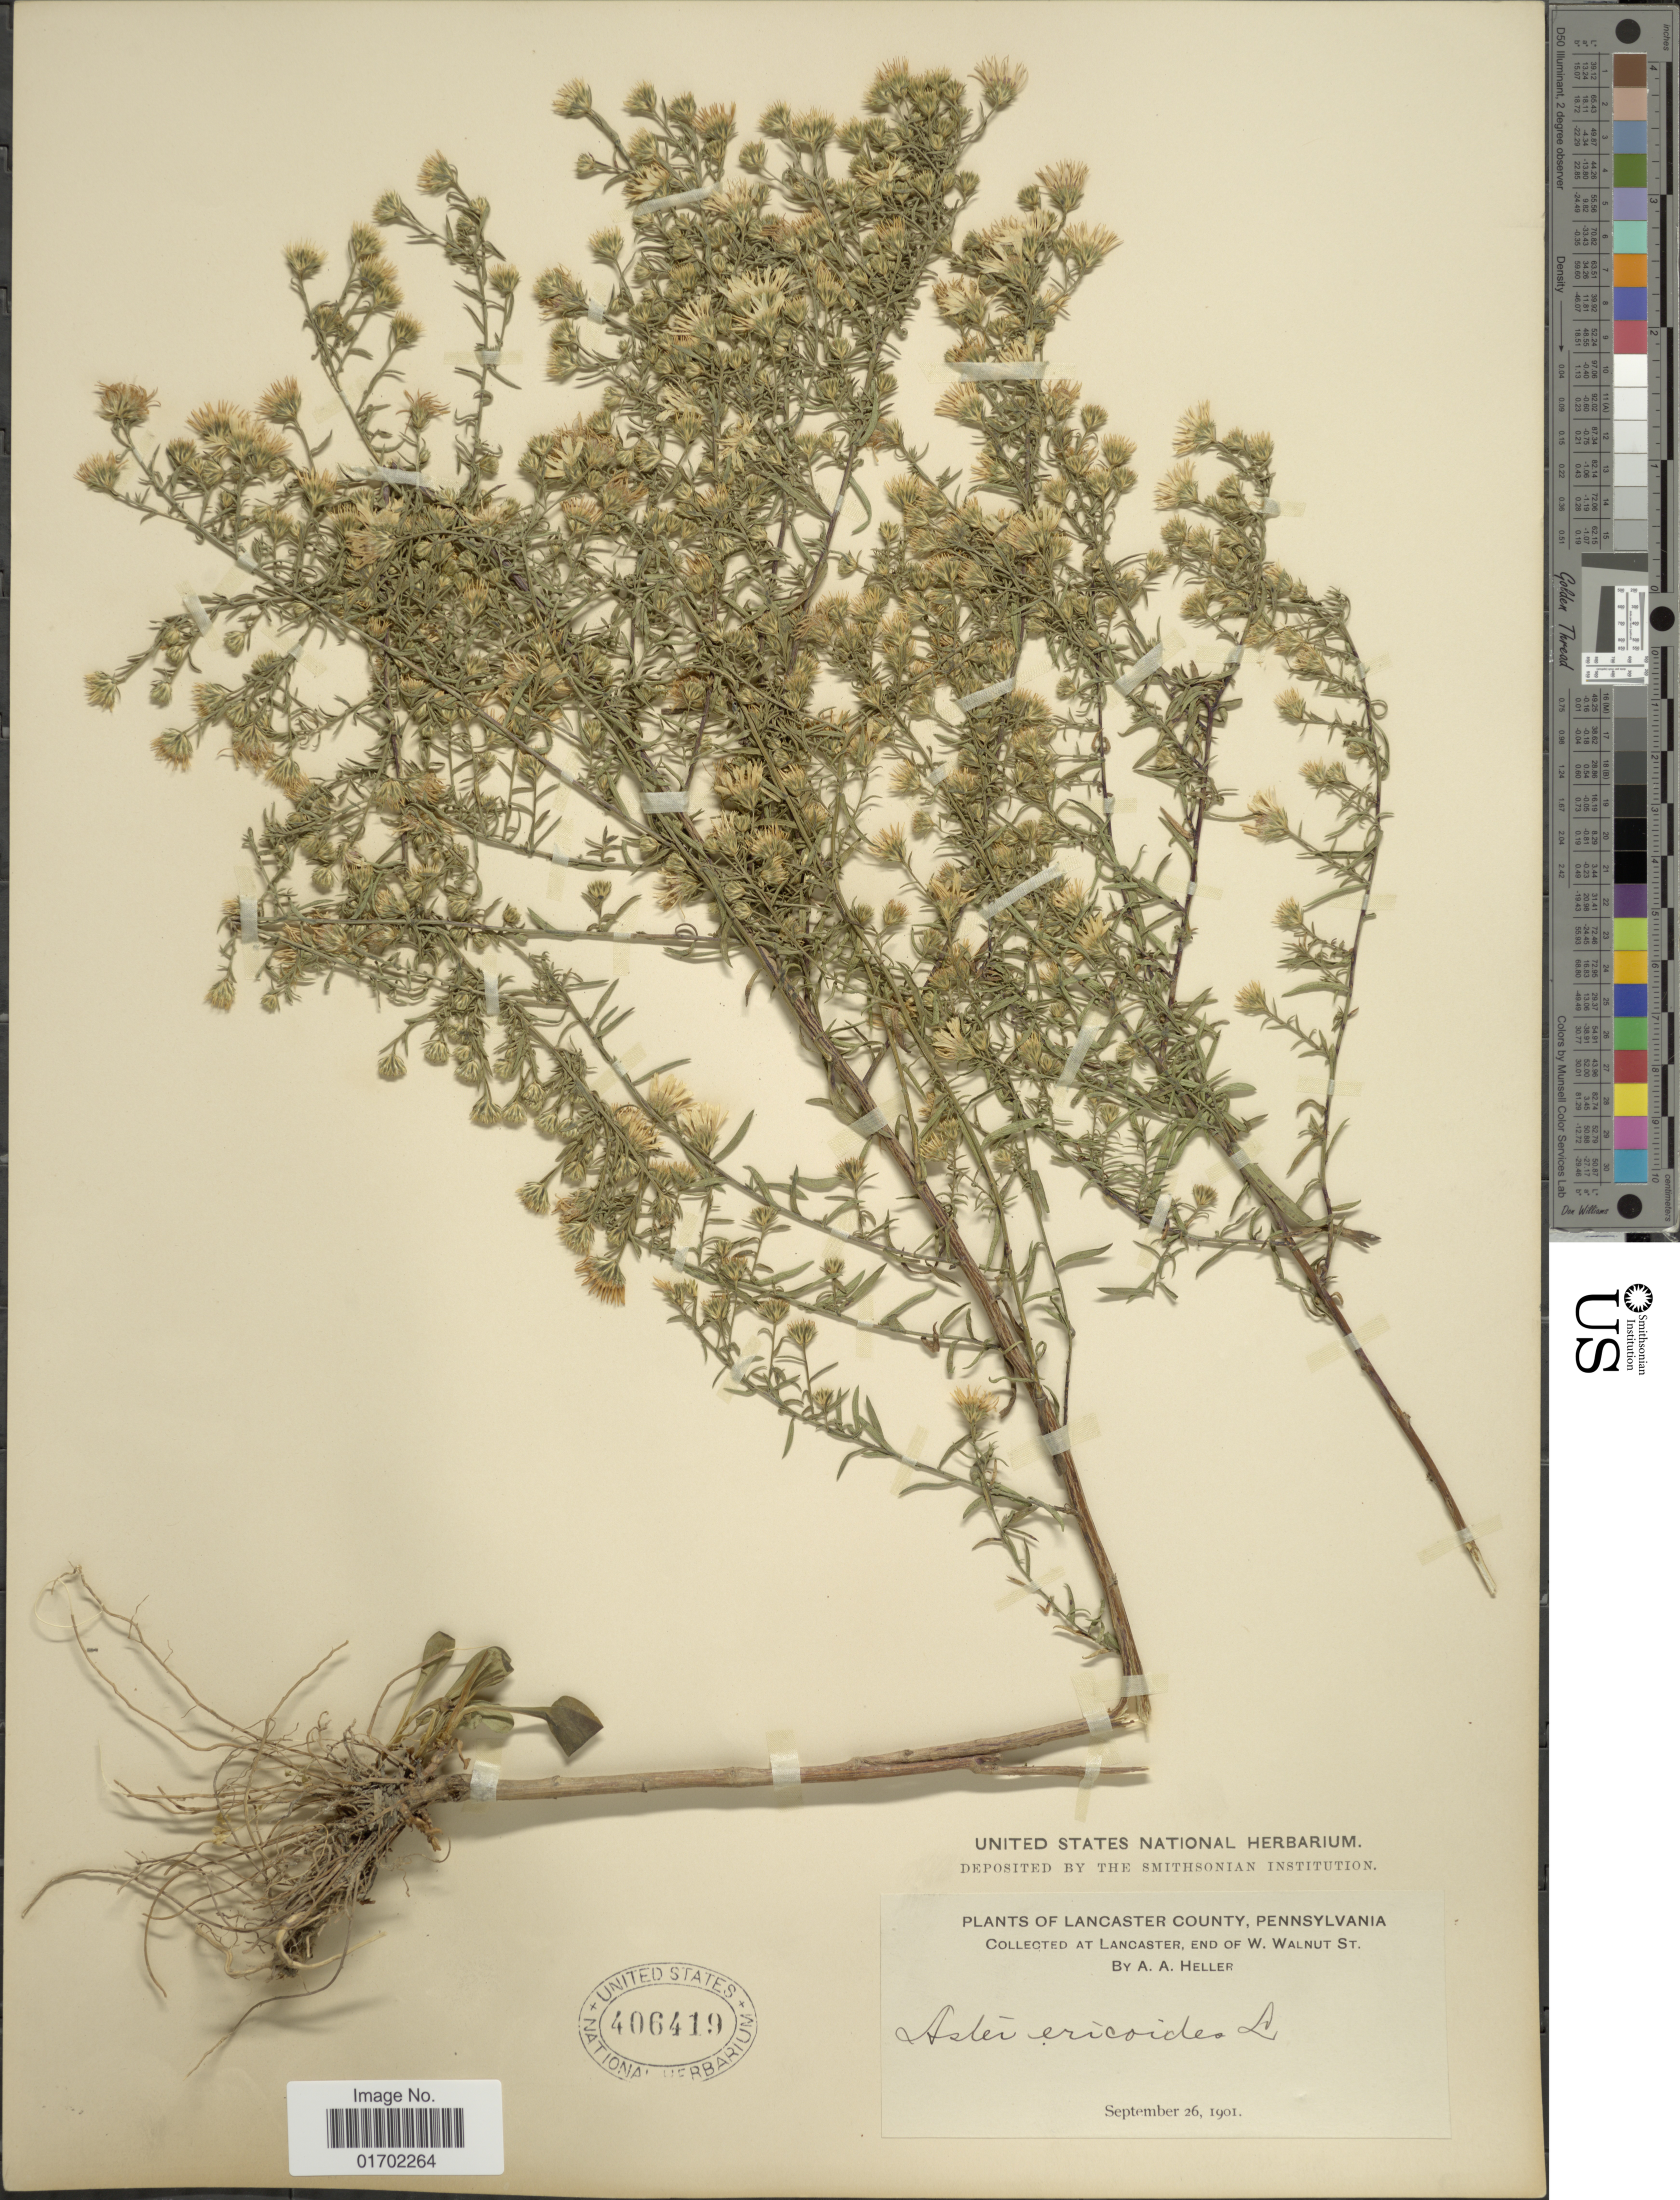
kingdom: Plantae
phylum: Tracheophyta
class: Magnoliopsida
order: Asterales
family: Asteraceae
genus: Symphyotrichum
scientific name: Symphyotrichum pilosum var. pilosum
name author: (Willd.) G.L. Nesom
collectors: A. A. Heller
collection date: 1901-09-26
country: United States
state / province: Pennsylvania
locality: Lancaster County, Lancaster, end of W. Walnut St.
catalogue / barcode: US 406419